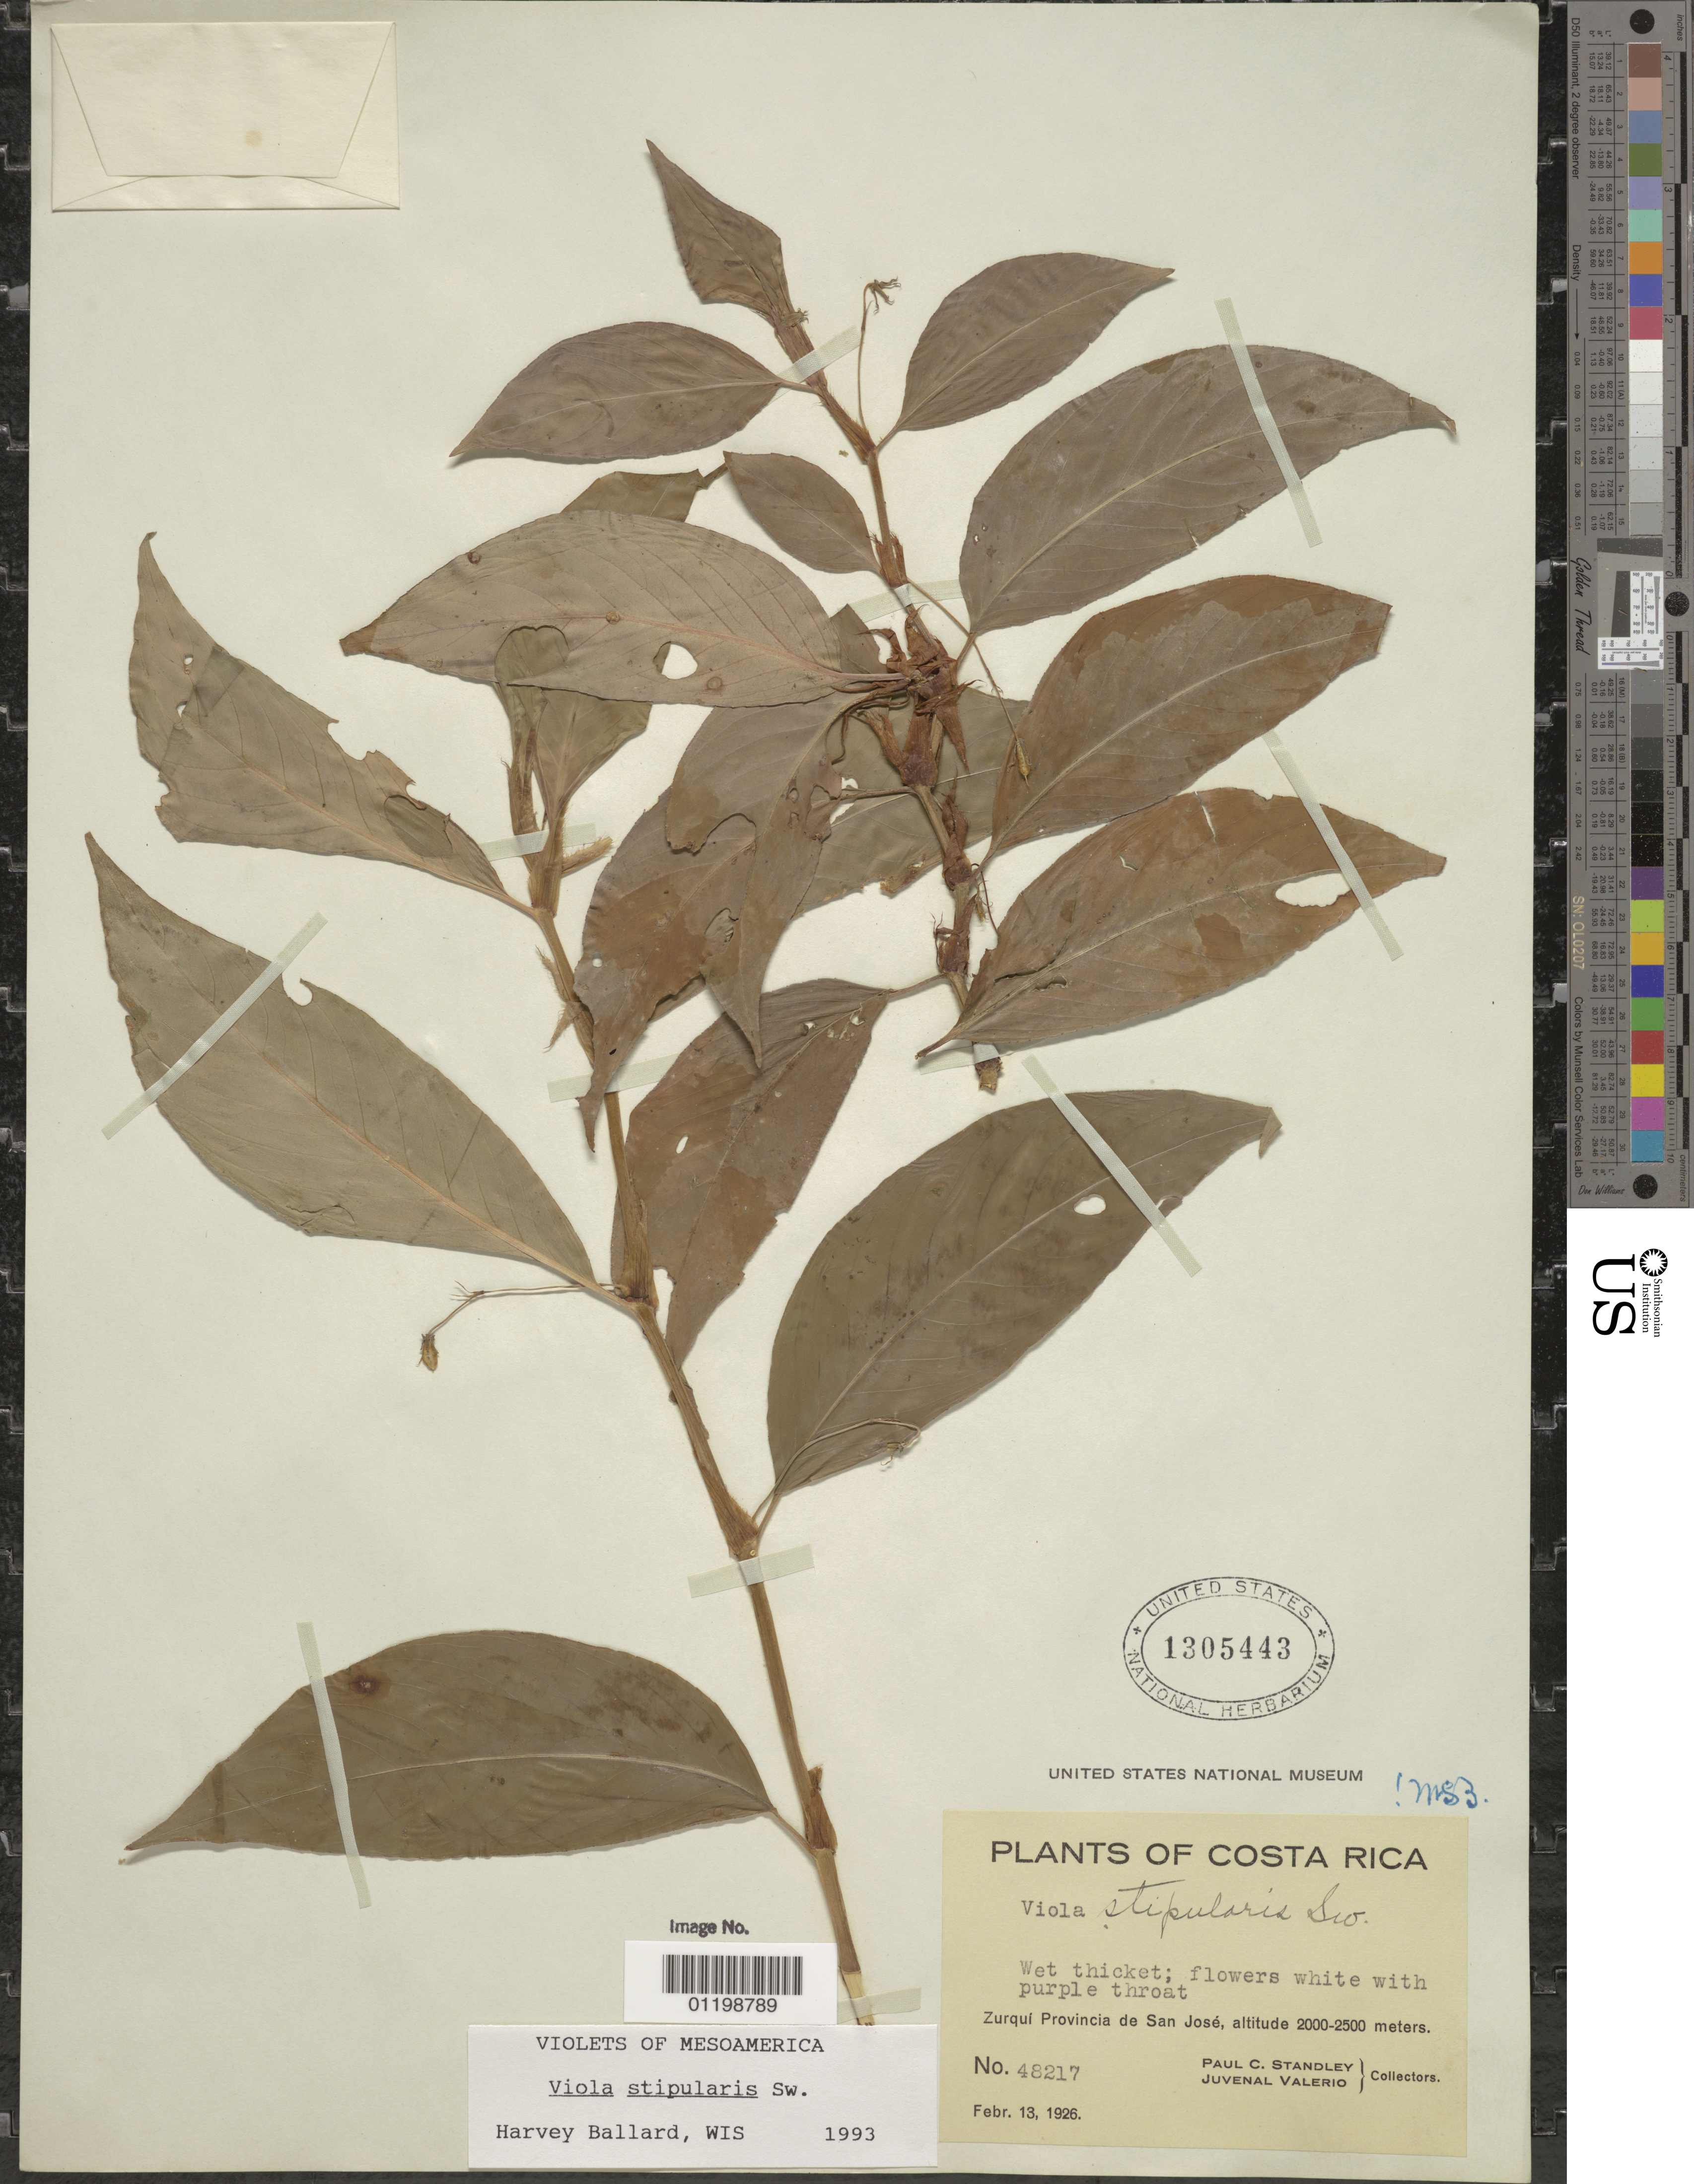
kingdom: Plantae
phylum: Tracheophyta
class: Magnoliopsida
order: Malpighiales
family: Violaceae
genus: Viola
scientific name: Viola stipularis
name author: Sw.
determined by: Ballard, Harvey E.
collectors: P. C. Standley & J. Valerio R.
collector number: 48217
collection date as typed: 13 Feb 1926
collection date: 1926-02-13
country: Costa Rica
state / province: San José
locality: Zurqui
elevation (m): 2000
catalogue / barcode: US 1305443